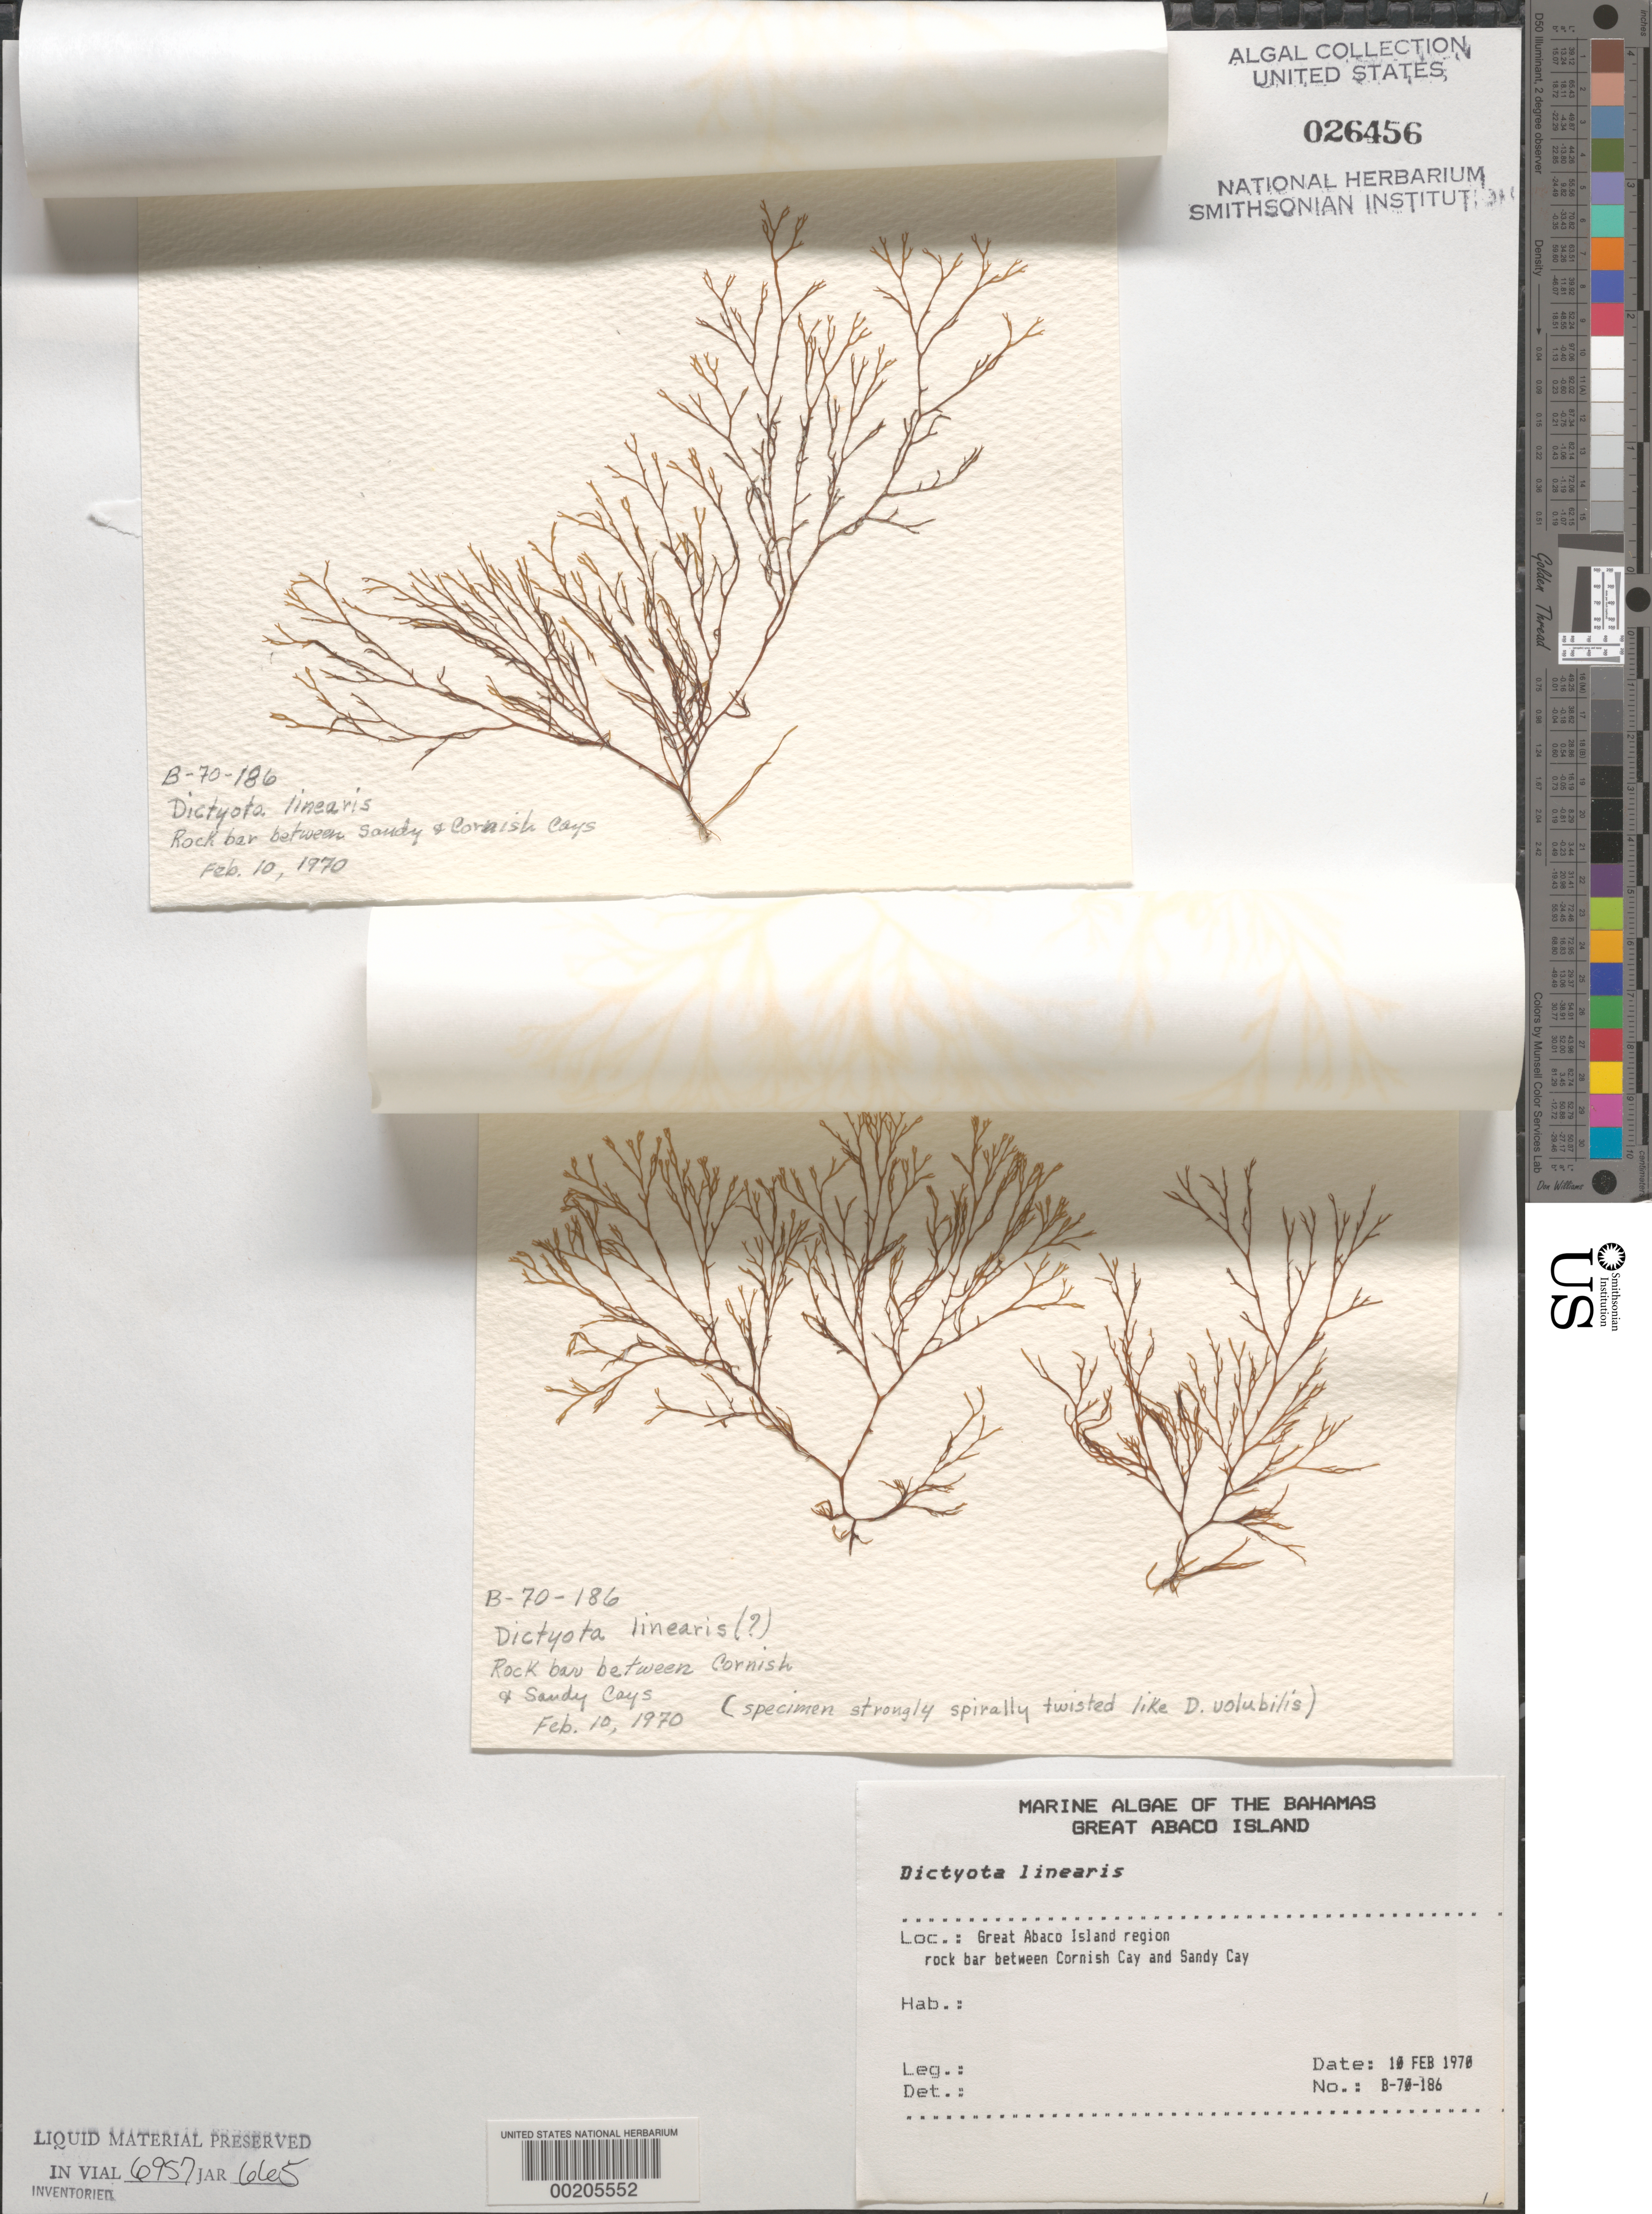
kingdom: Chromista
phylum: Ochrophyta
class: Phaeophyceae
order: Dictyotales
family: Dictyotaceae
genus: Dictyota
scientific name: Dictyota linearis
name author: (C. Agardh) Grev.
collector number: B-70-186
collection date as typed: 10 Feb 1970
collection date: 1970-02-10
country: Bahamas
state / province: Abaco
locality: Between sandy and cornish cays, great abaco island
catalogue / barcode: US 26456